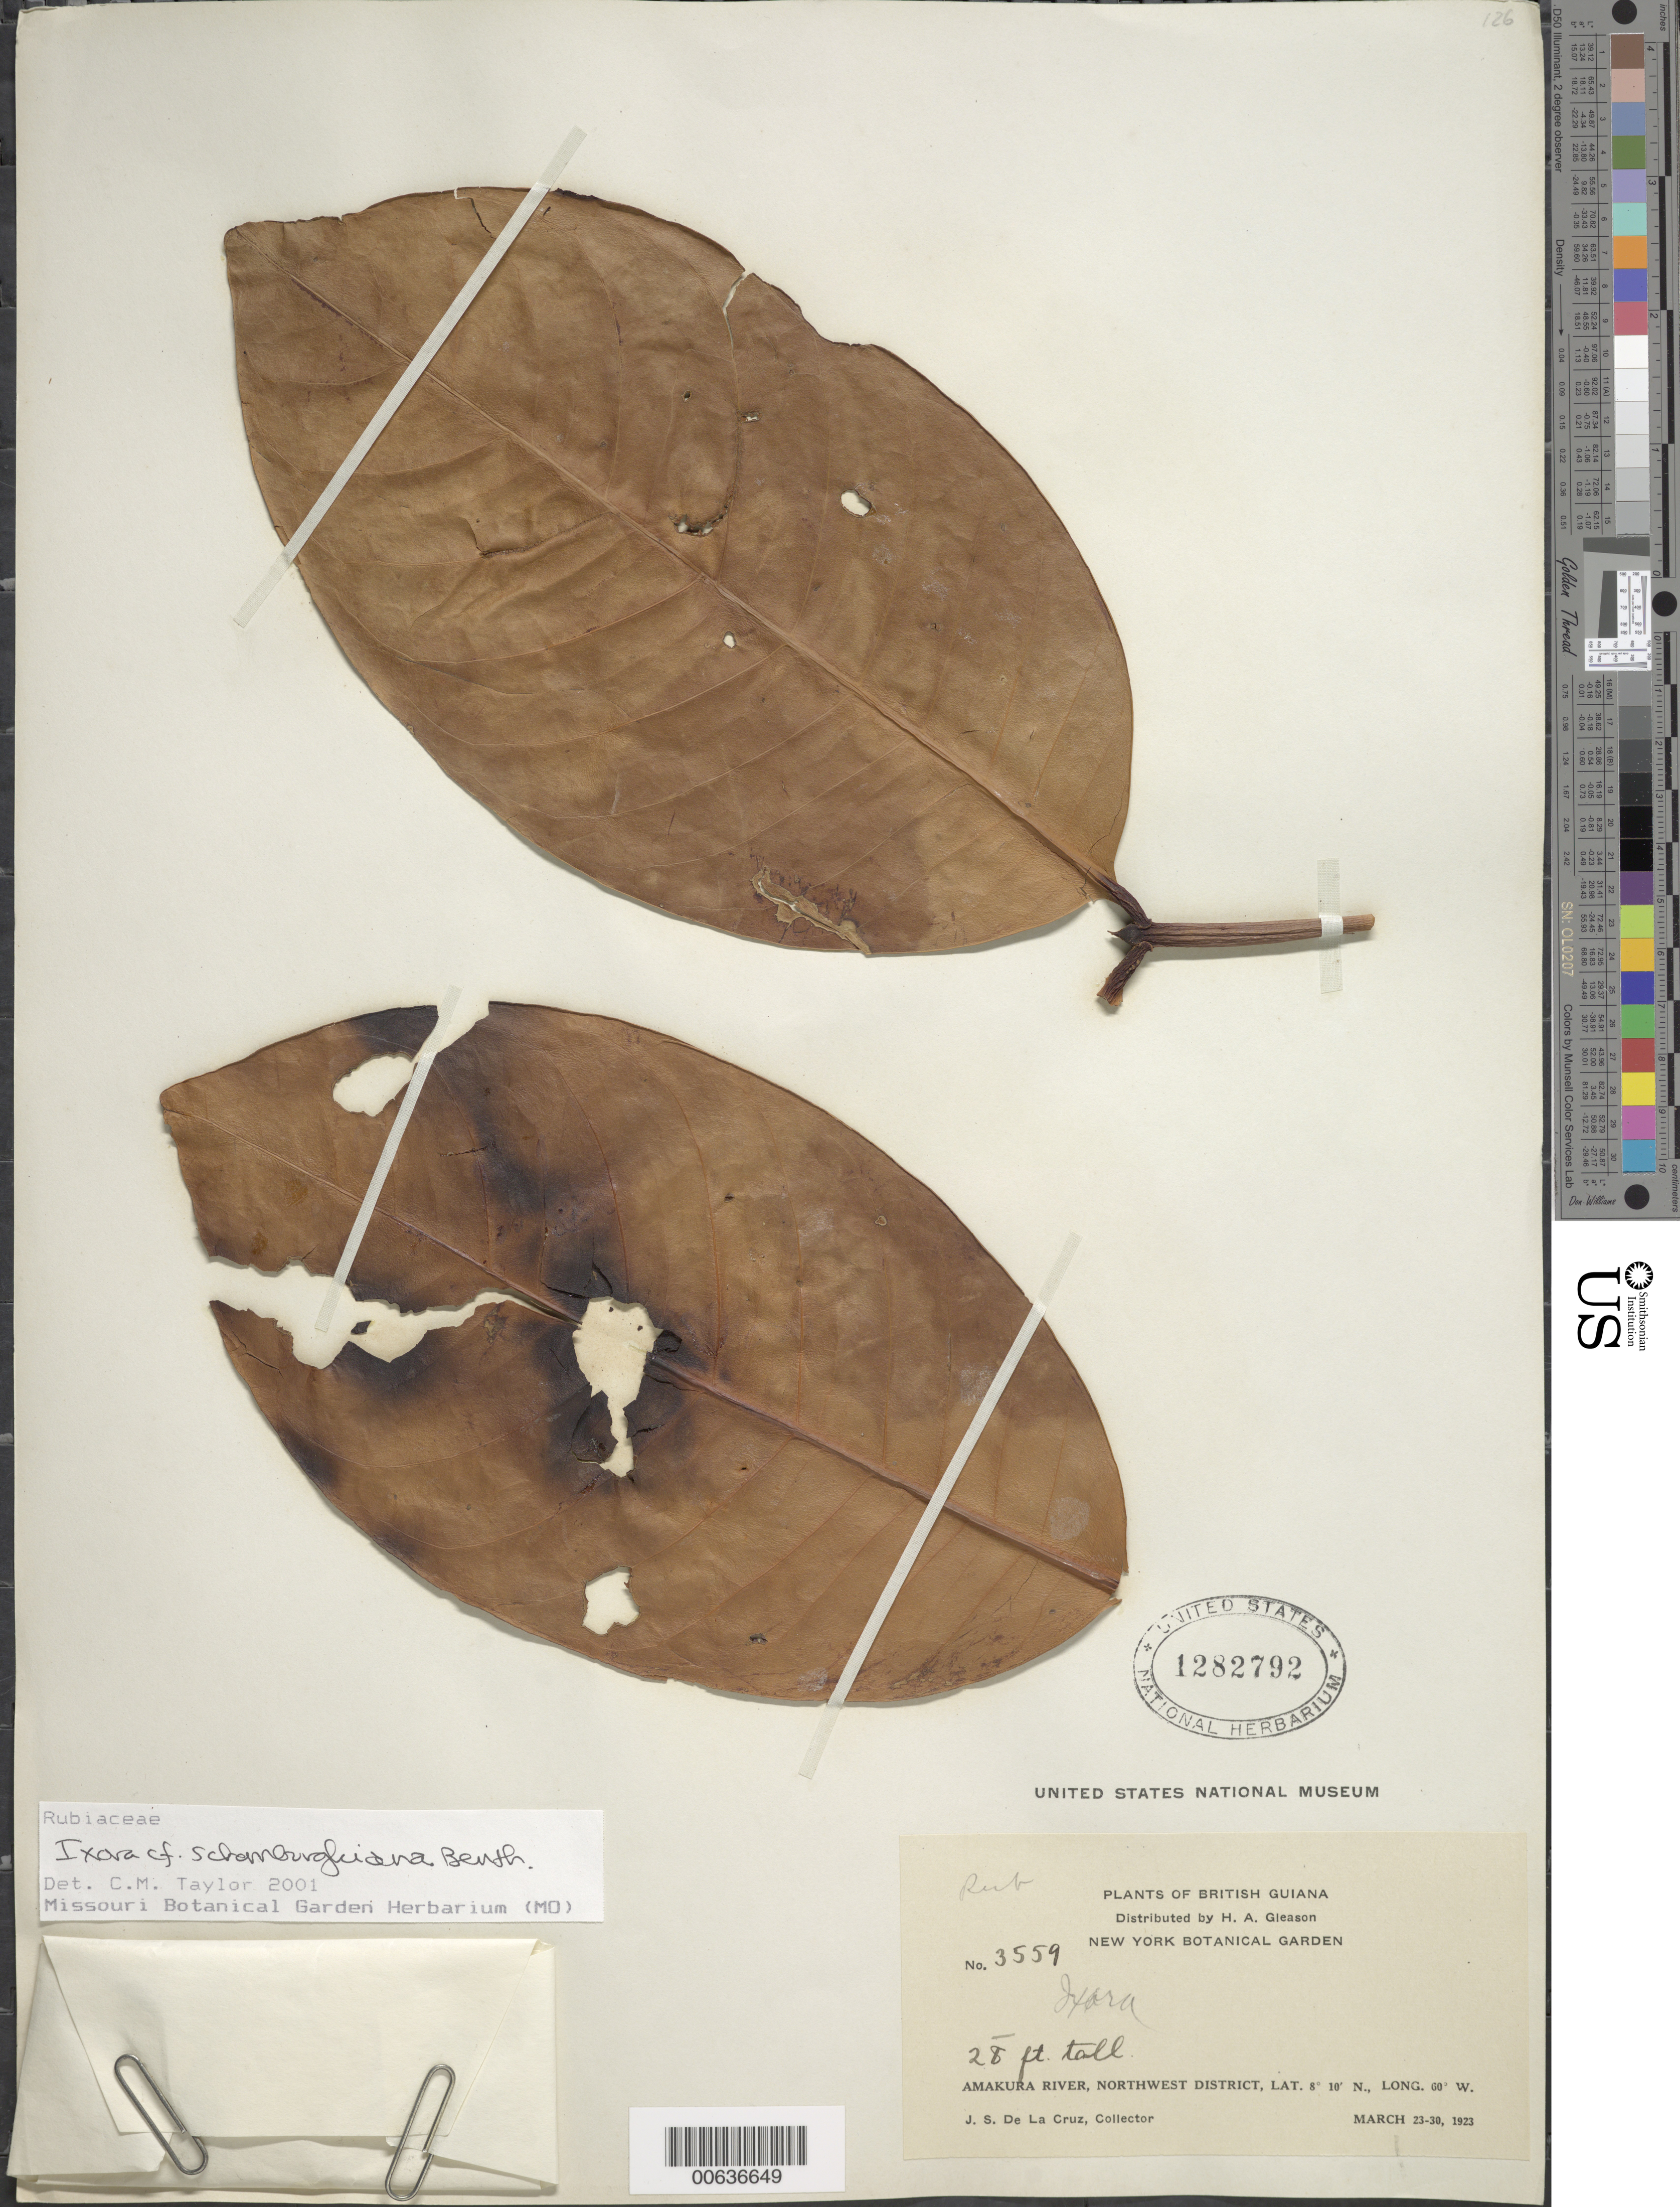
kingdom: Plantae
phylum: Tracheophyta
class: Magnoliopsida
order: Gentianales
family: Rubiaceae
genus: Ixora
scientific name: Ixora schomburgkiana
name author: Benth.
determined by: Taylor, Charlotte M.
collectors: J. S. de la Cruz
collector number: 3559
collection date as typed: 23-Mar-23 to 30-Mar-23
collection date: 1923-03-23/1923-03-30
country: Guyana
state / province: Barima-Waini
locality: Amakura R., NW District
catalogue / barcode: US 1282792